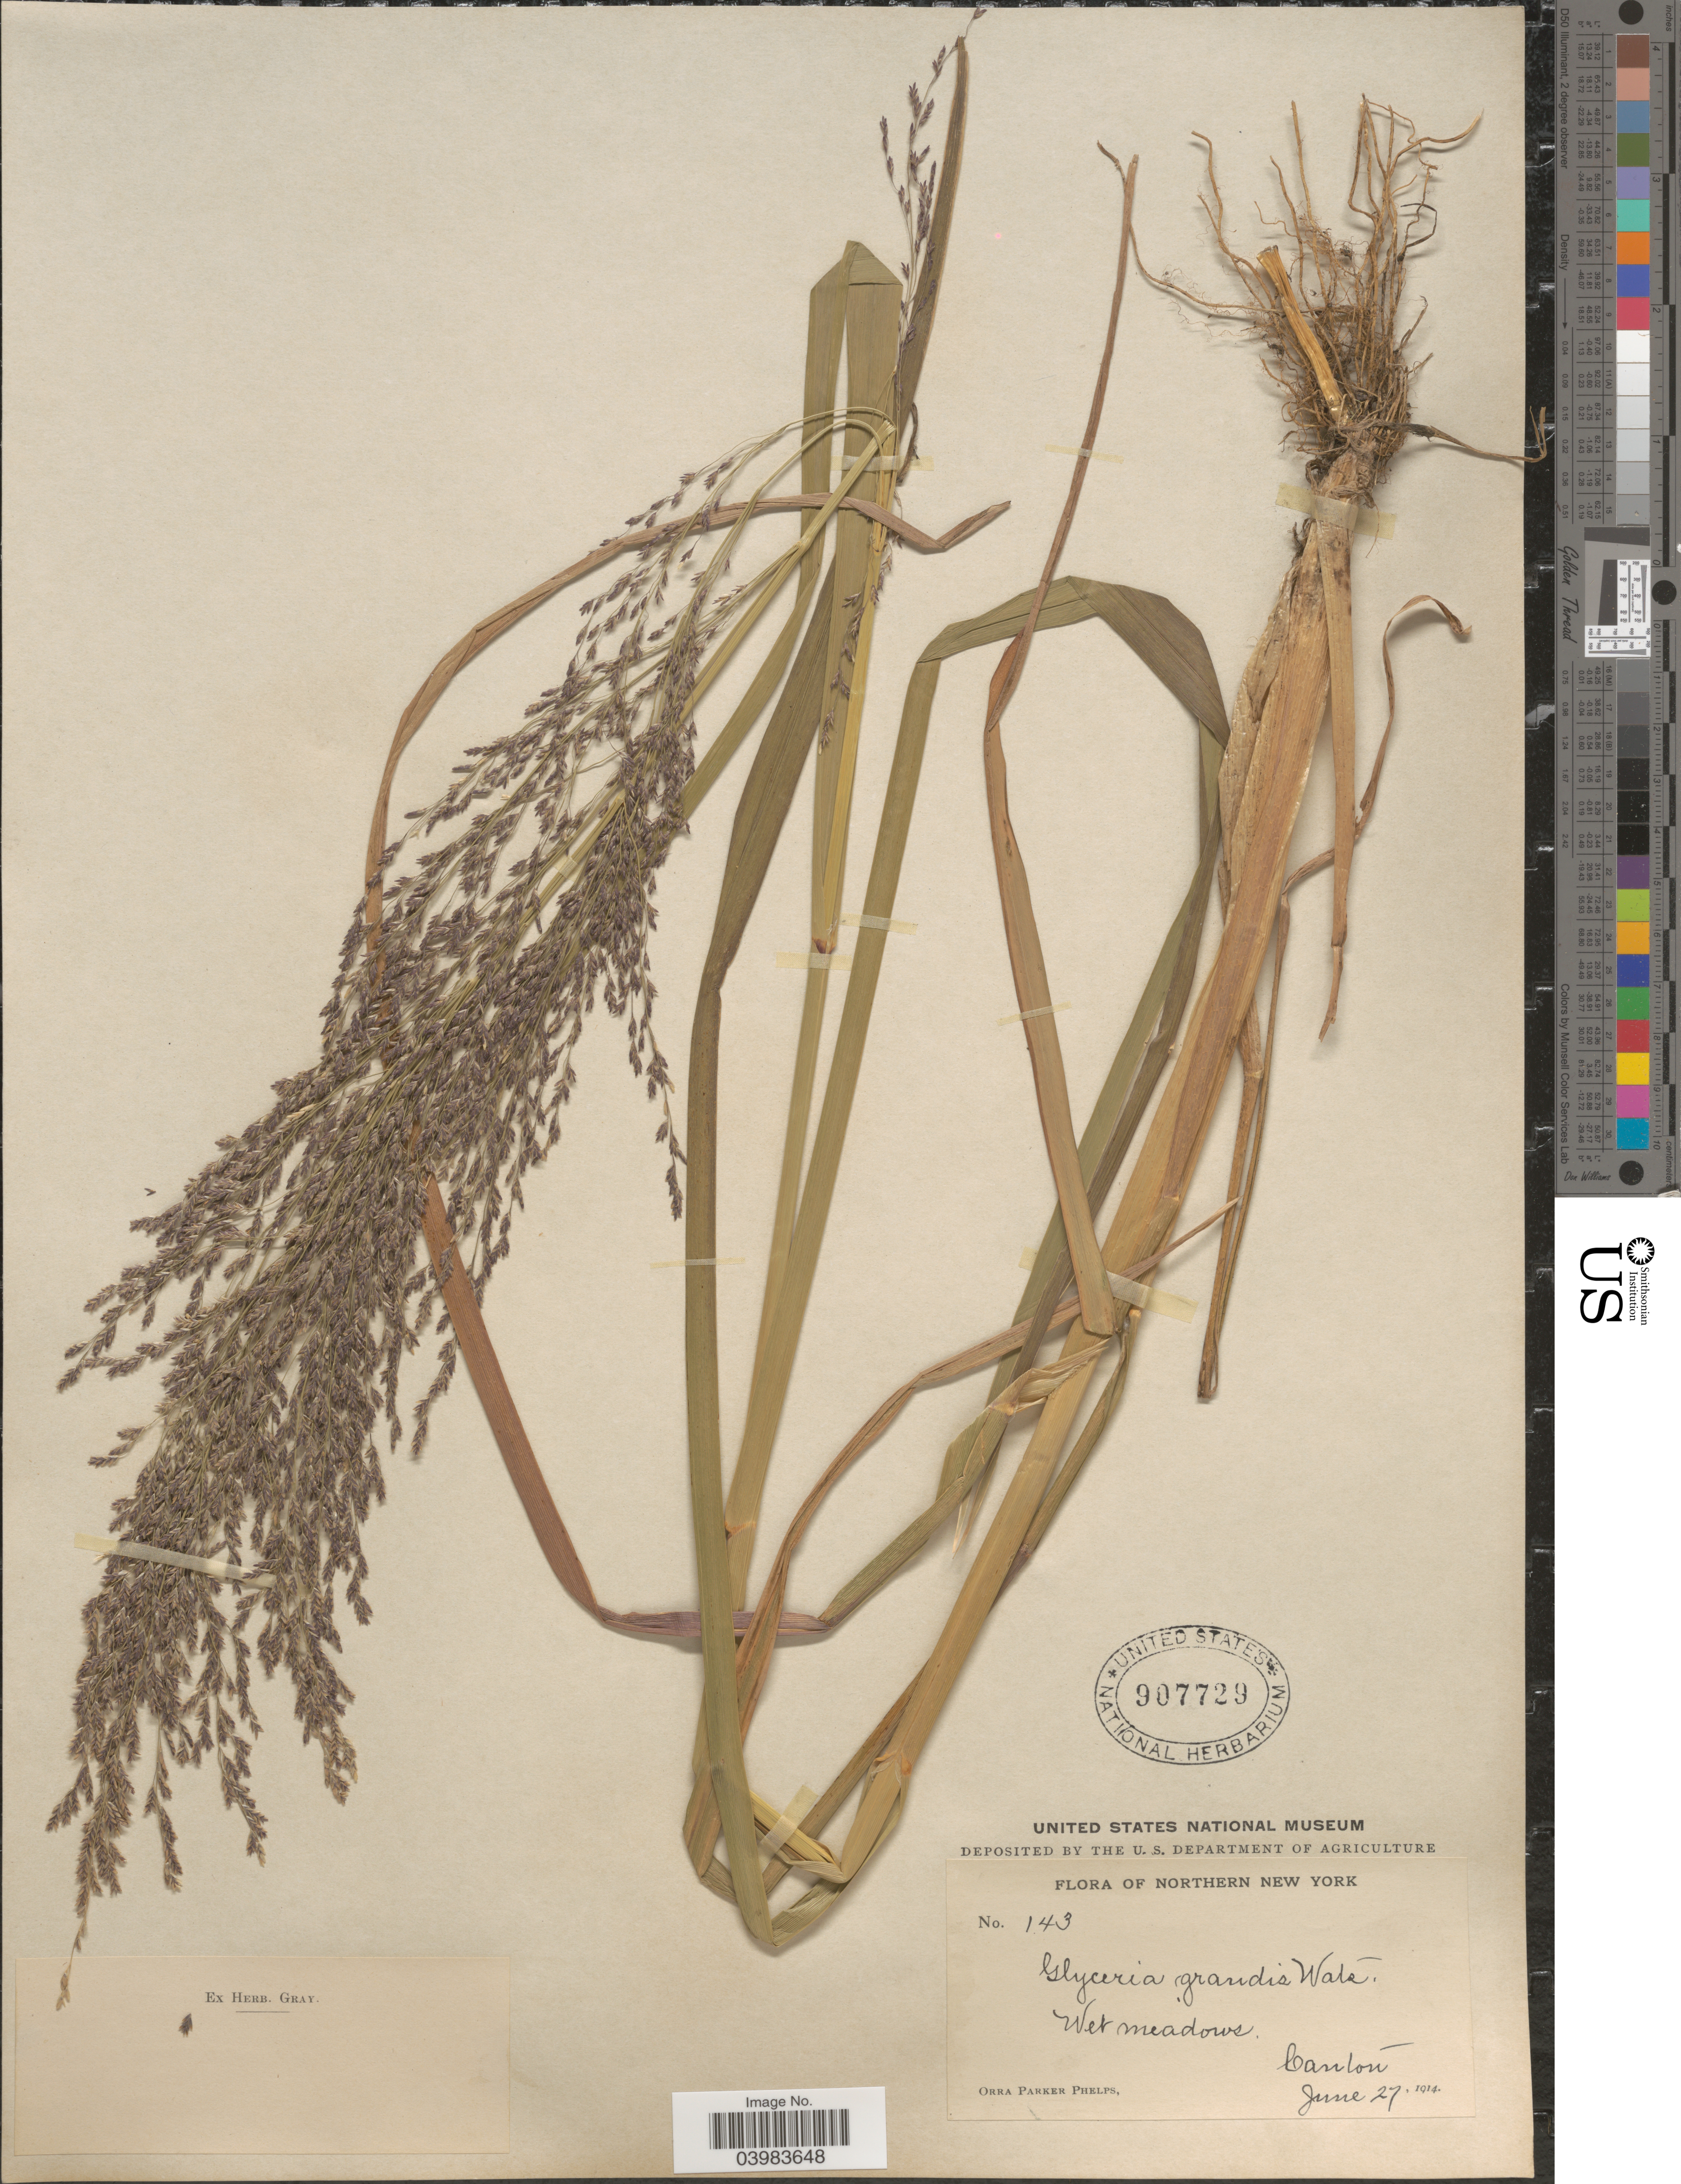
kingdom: Plantae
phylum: Tracheophyta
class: Liliopsida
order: Poales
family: Poaceae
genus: Glyceria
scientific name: Glyceria grandis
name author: S. Watson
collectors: O. P. Phelps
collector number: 143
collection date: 1914-06-27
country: United States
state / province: New York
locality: Northern New York. Wet meadows. Canton.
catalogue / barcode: US 907729